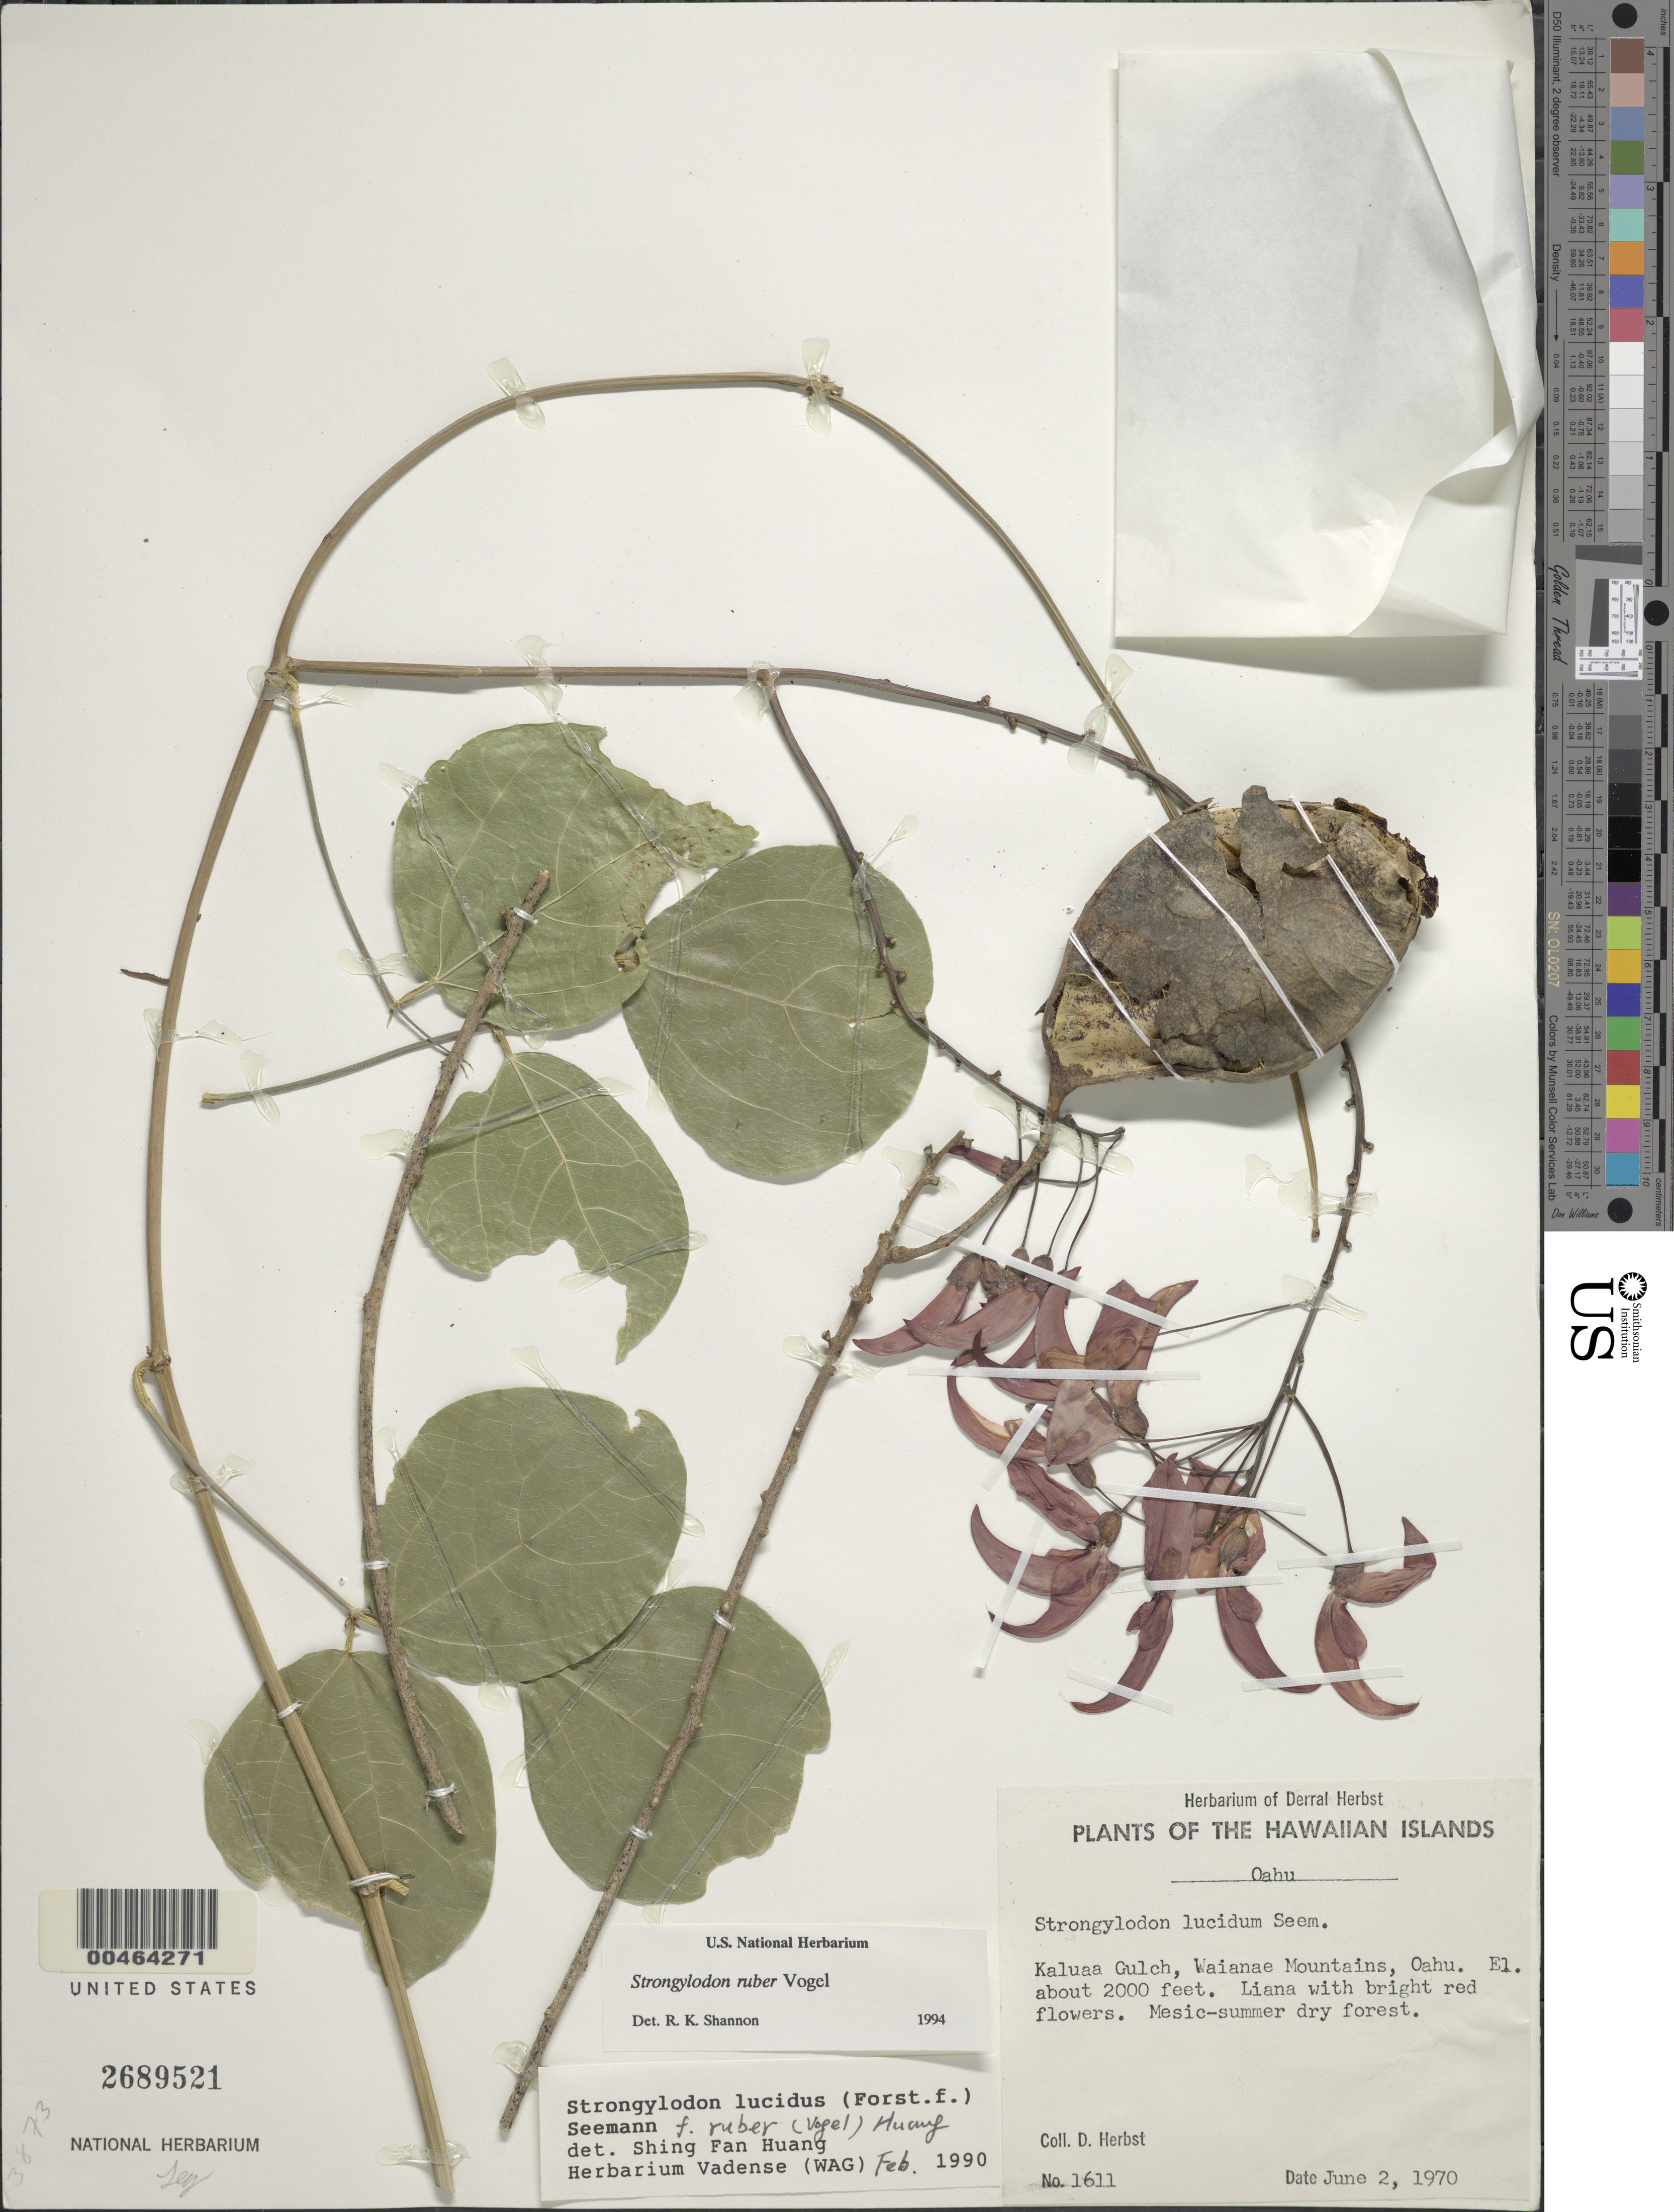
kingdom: Plantae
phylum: Tracheophyta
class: Magnoliopsida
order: Fabales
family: Fabaceae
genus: Strongylodon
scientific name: Strongylodon ruber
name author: Vogel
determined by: Shannon, R. K., (UNITED STATES)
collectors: D. R. Herbst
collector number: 1611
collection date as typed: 2 Jun 1970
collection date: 1970-06-02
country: United States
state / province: Hawaii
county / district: Honolulu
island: Oahu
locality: Kaluaa Gulch, Waianae Mountains.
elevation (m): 610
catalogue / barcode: US 2689521